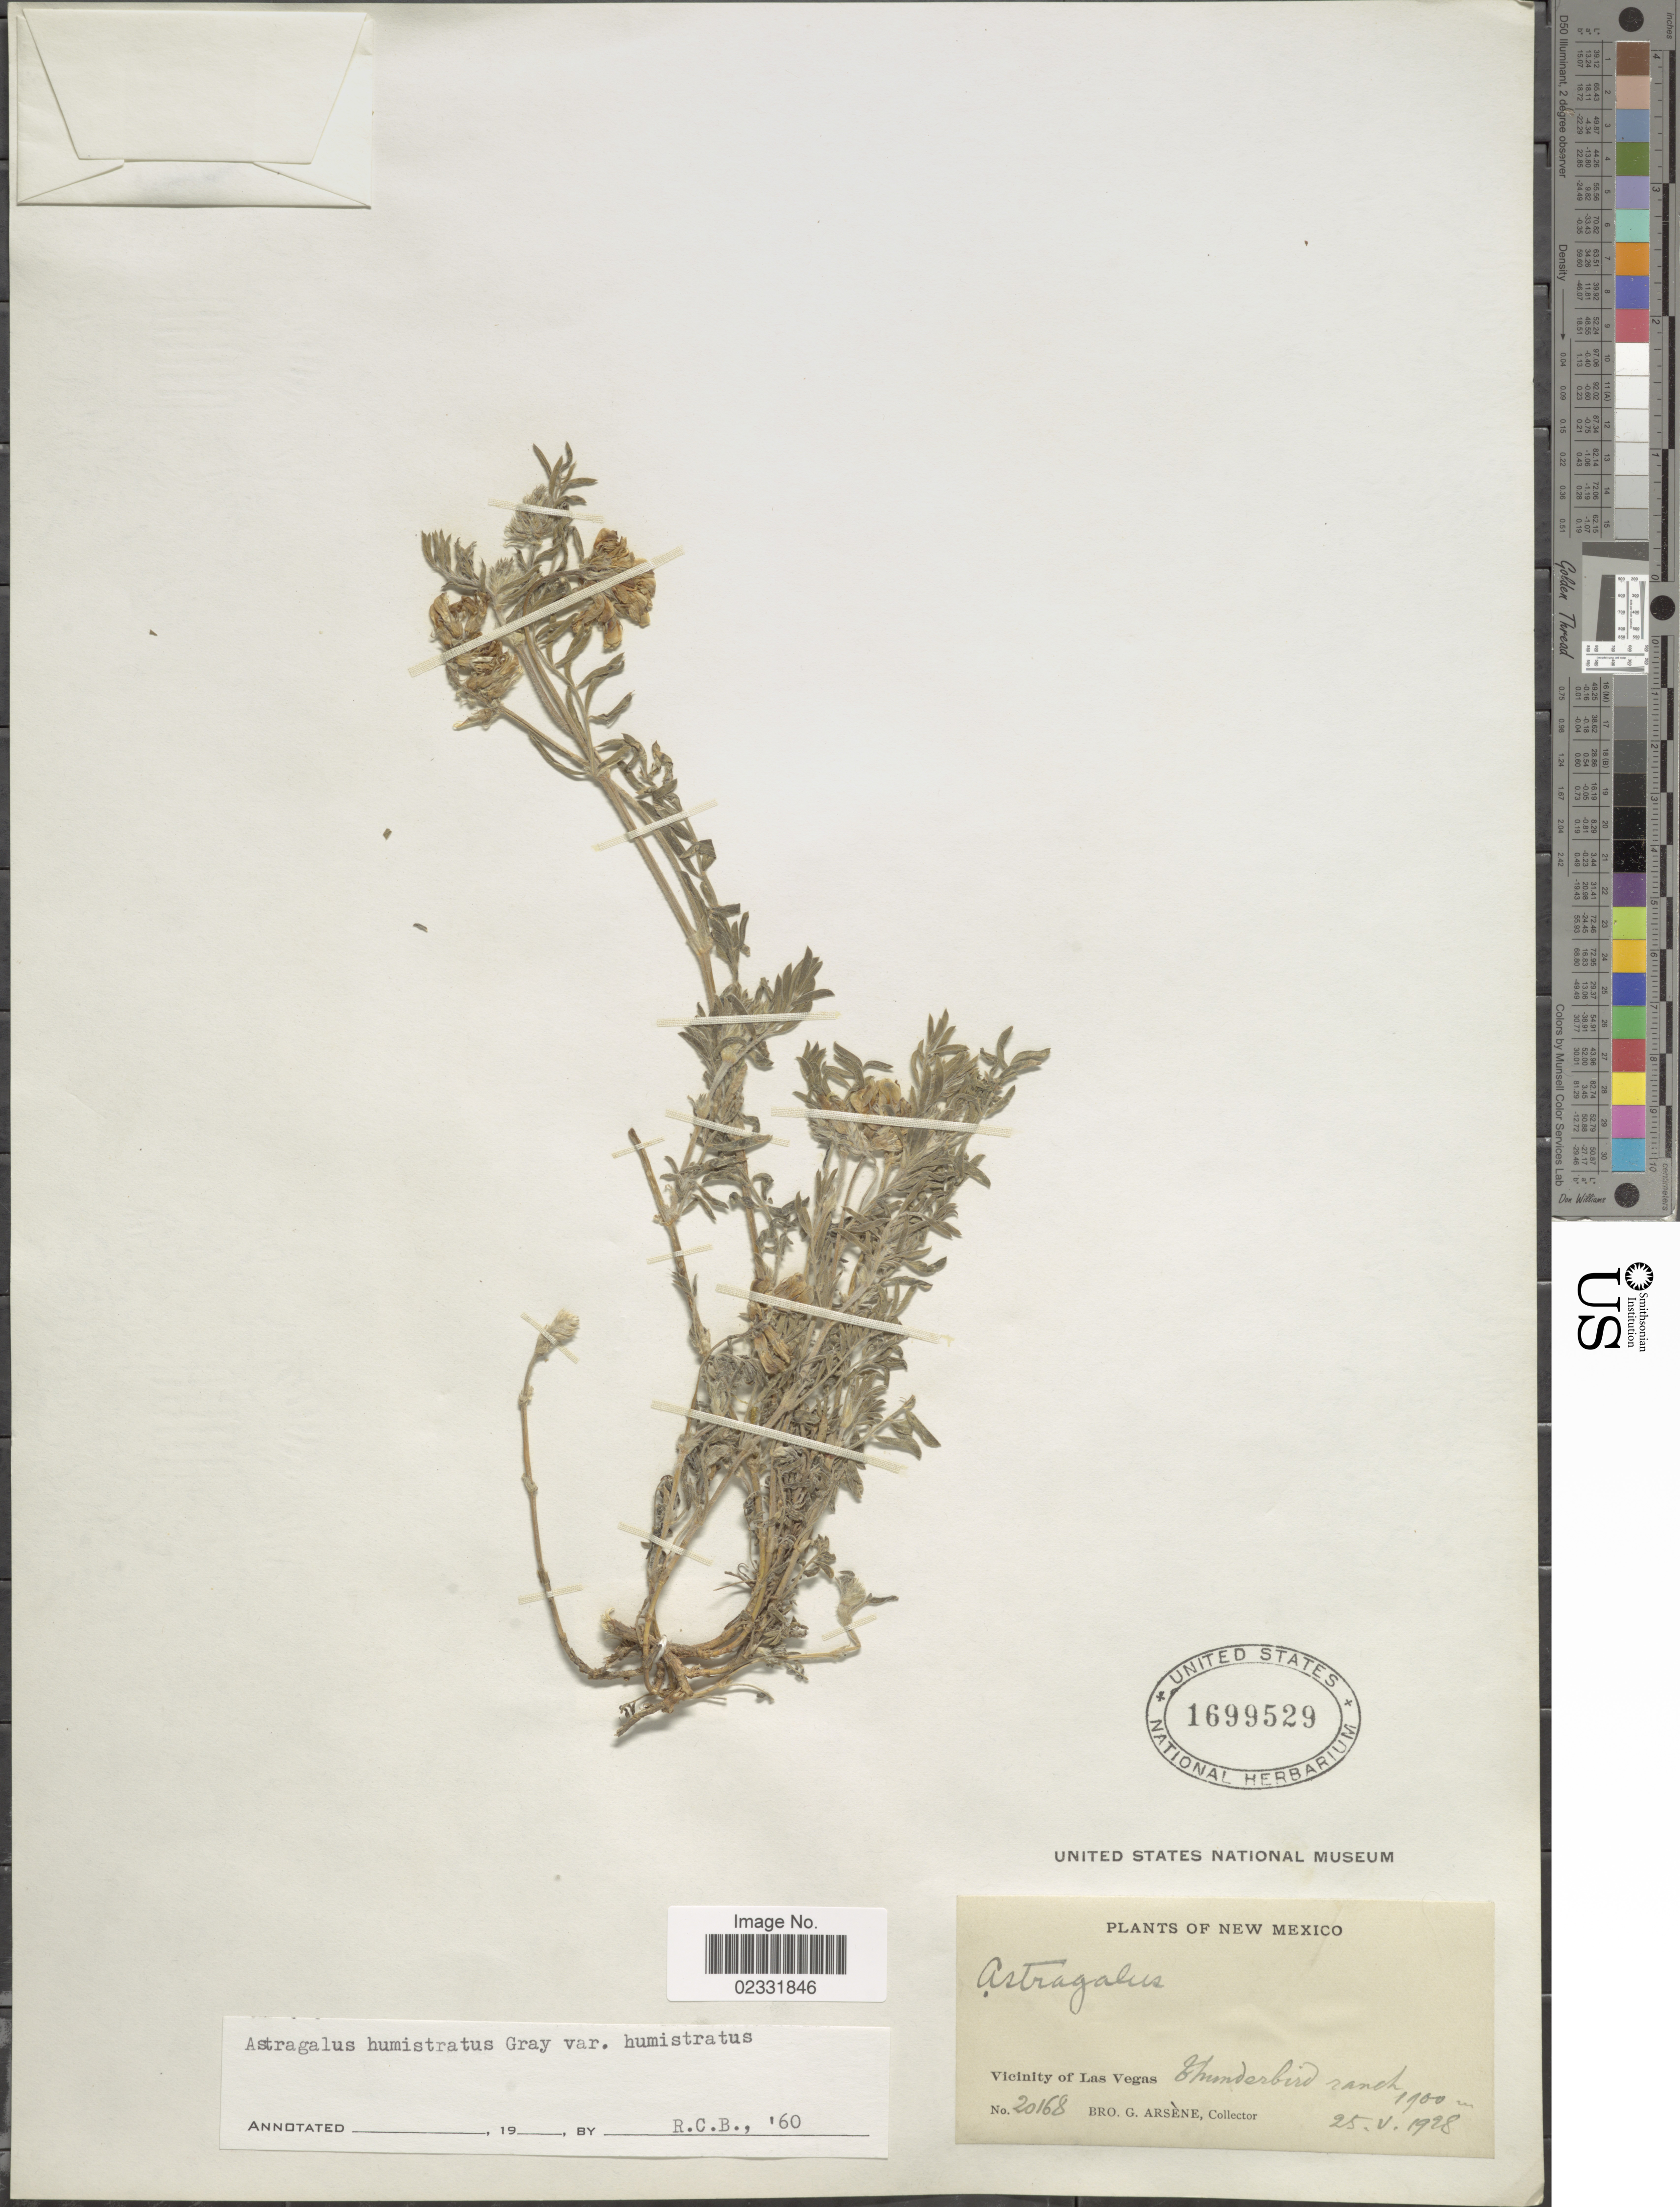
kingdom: Plantae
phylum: Tracheophyta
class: Magnoliopsida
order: Fabales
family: Fabaceae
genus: Astragalus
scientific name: Astragalus humistratus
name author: A. Gray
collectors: Bro. G. Arsène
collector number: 20168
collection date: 1928-05-25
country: United States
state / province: New Mexico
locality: Vicinity of Las Vegas, thunderbird ranch.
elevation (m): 1900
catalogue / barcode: US 1699529